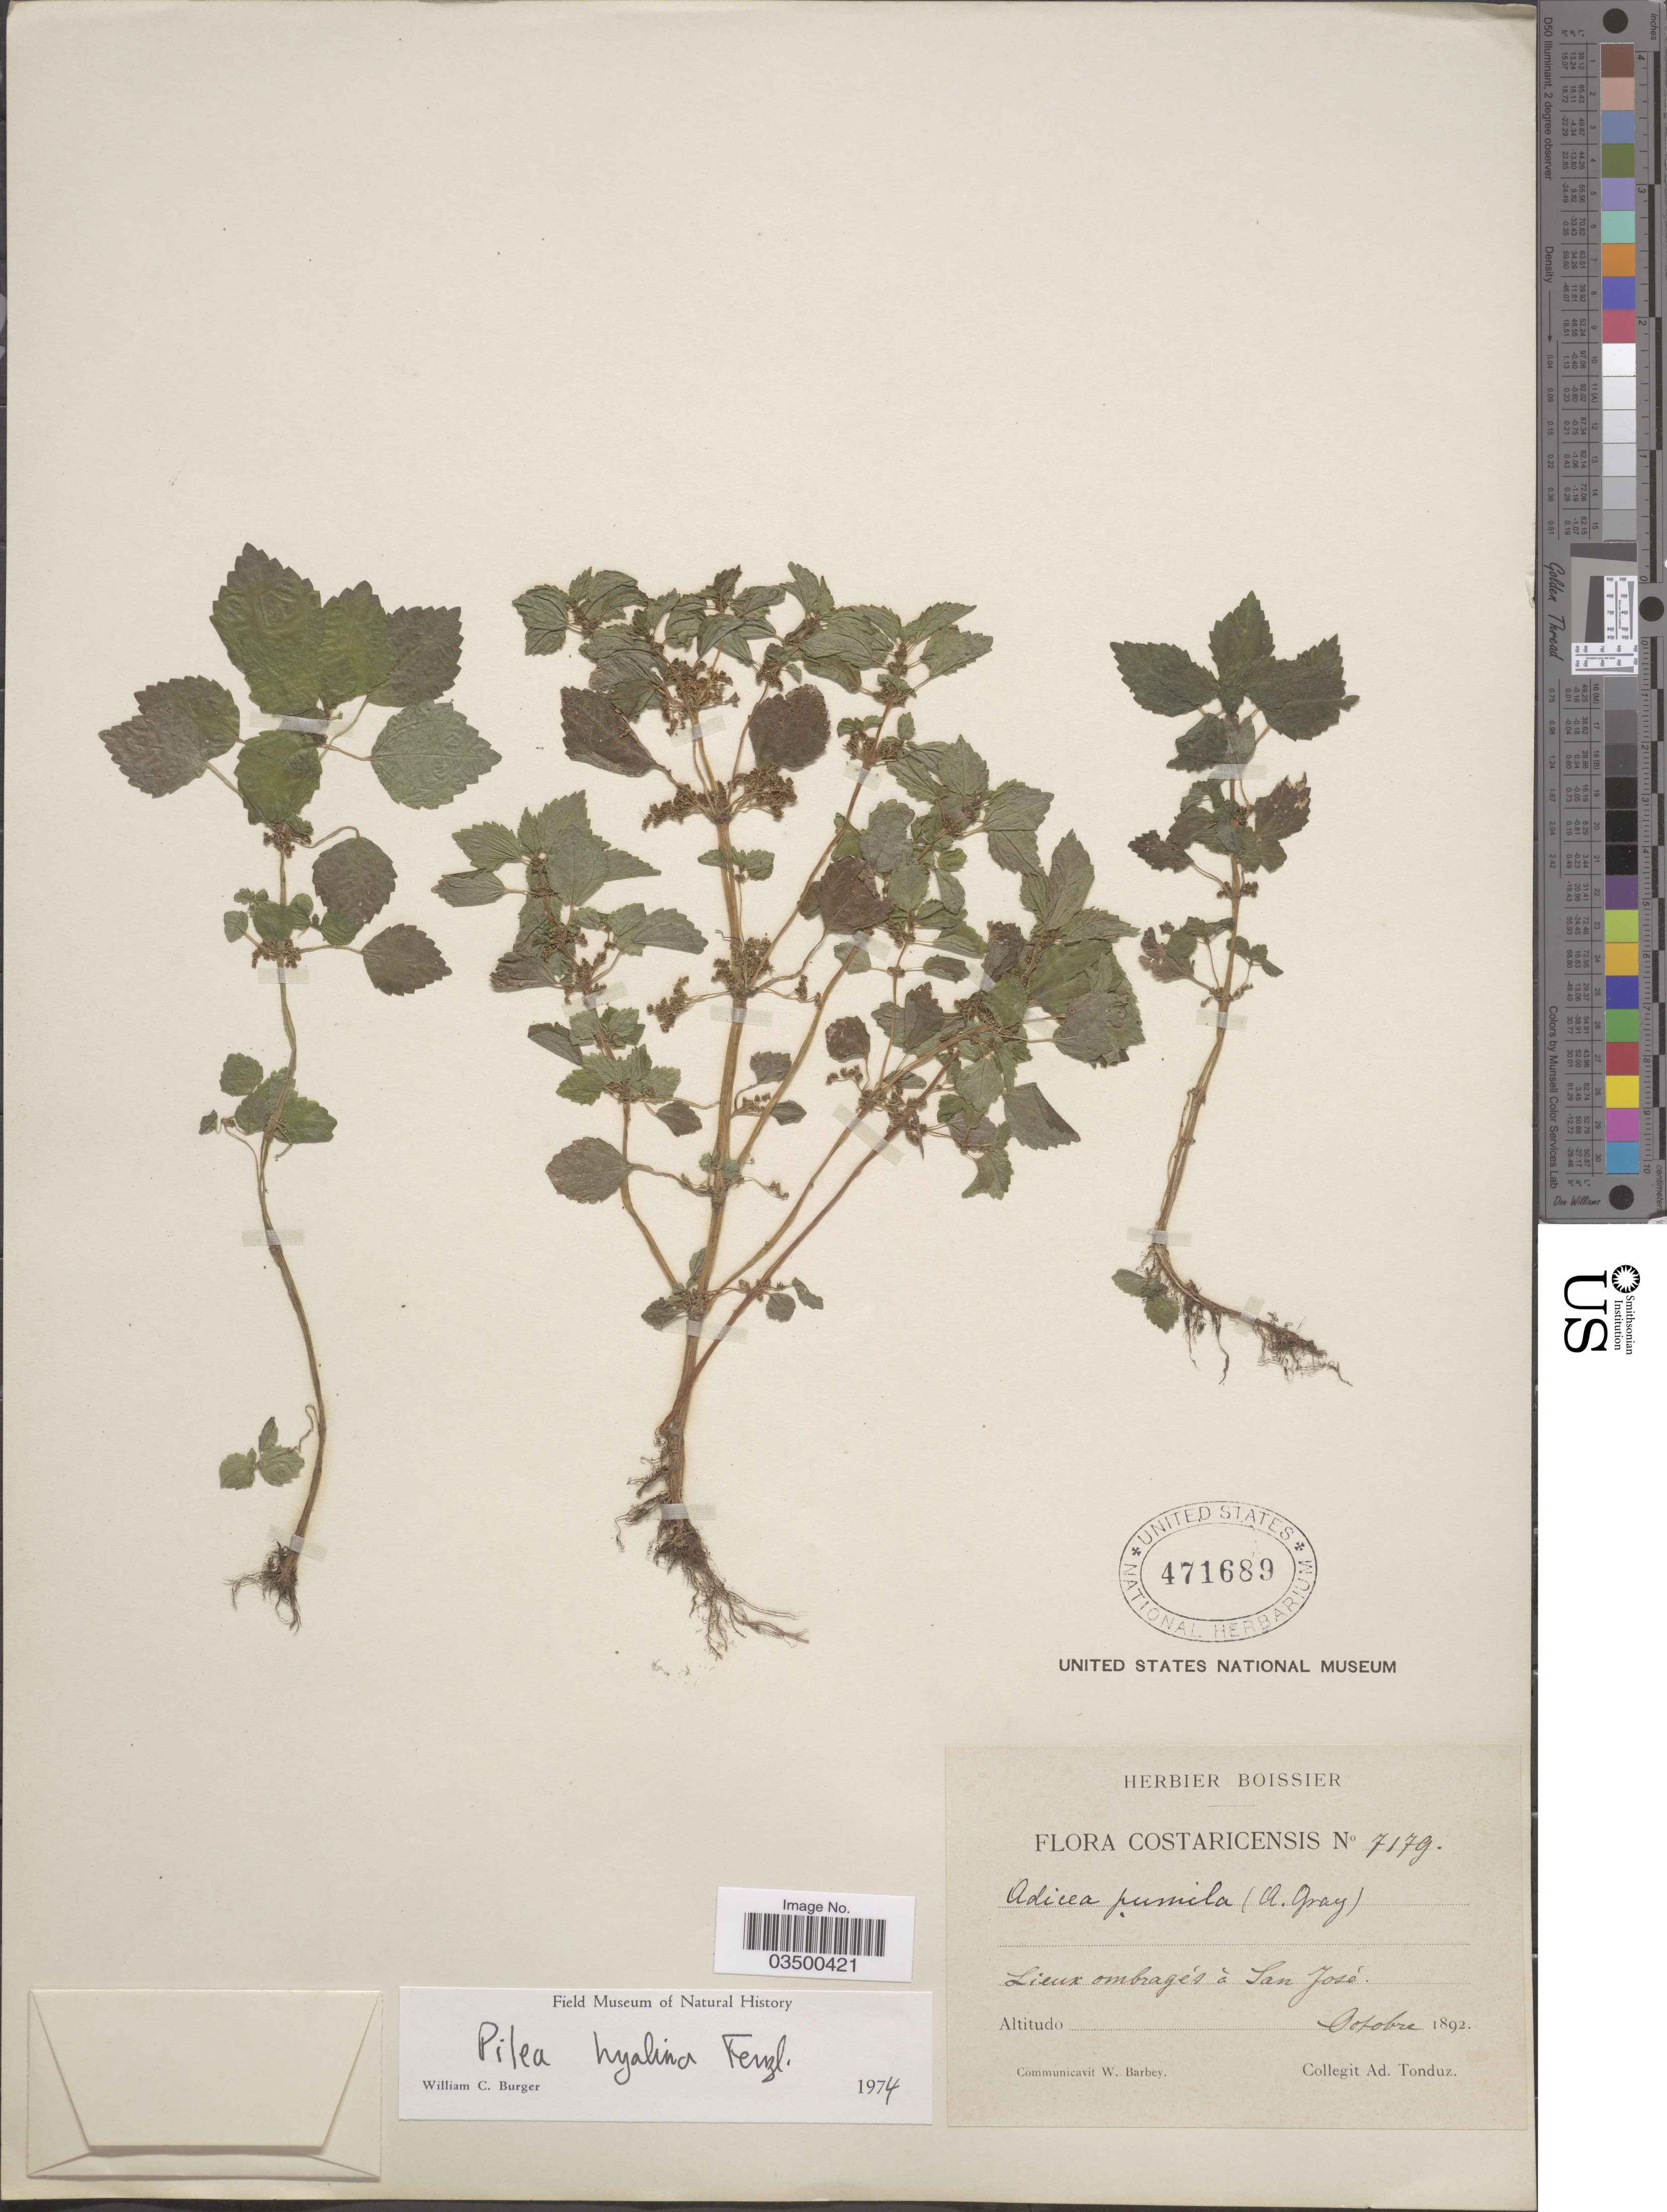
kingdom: Plantae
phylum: Tracheophyta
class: Magnoliopsida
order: Rosales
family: Urticaceae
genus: Pilea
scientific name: Pilea hyalina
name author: Fenzl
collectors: A. Tonduz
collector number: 7179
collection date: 1892-10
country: Costa Rica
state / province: San José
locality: Lieux ombragés à San José.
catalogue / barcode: US 471689